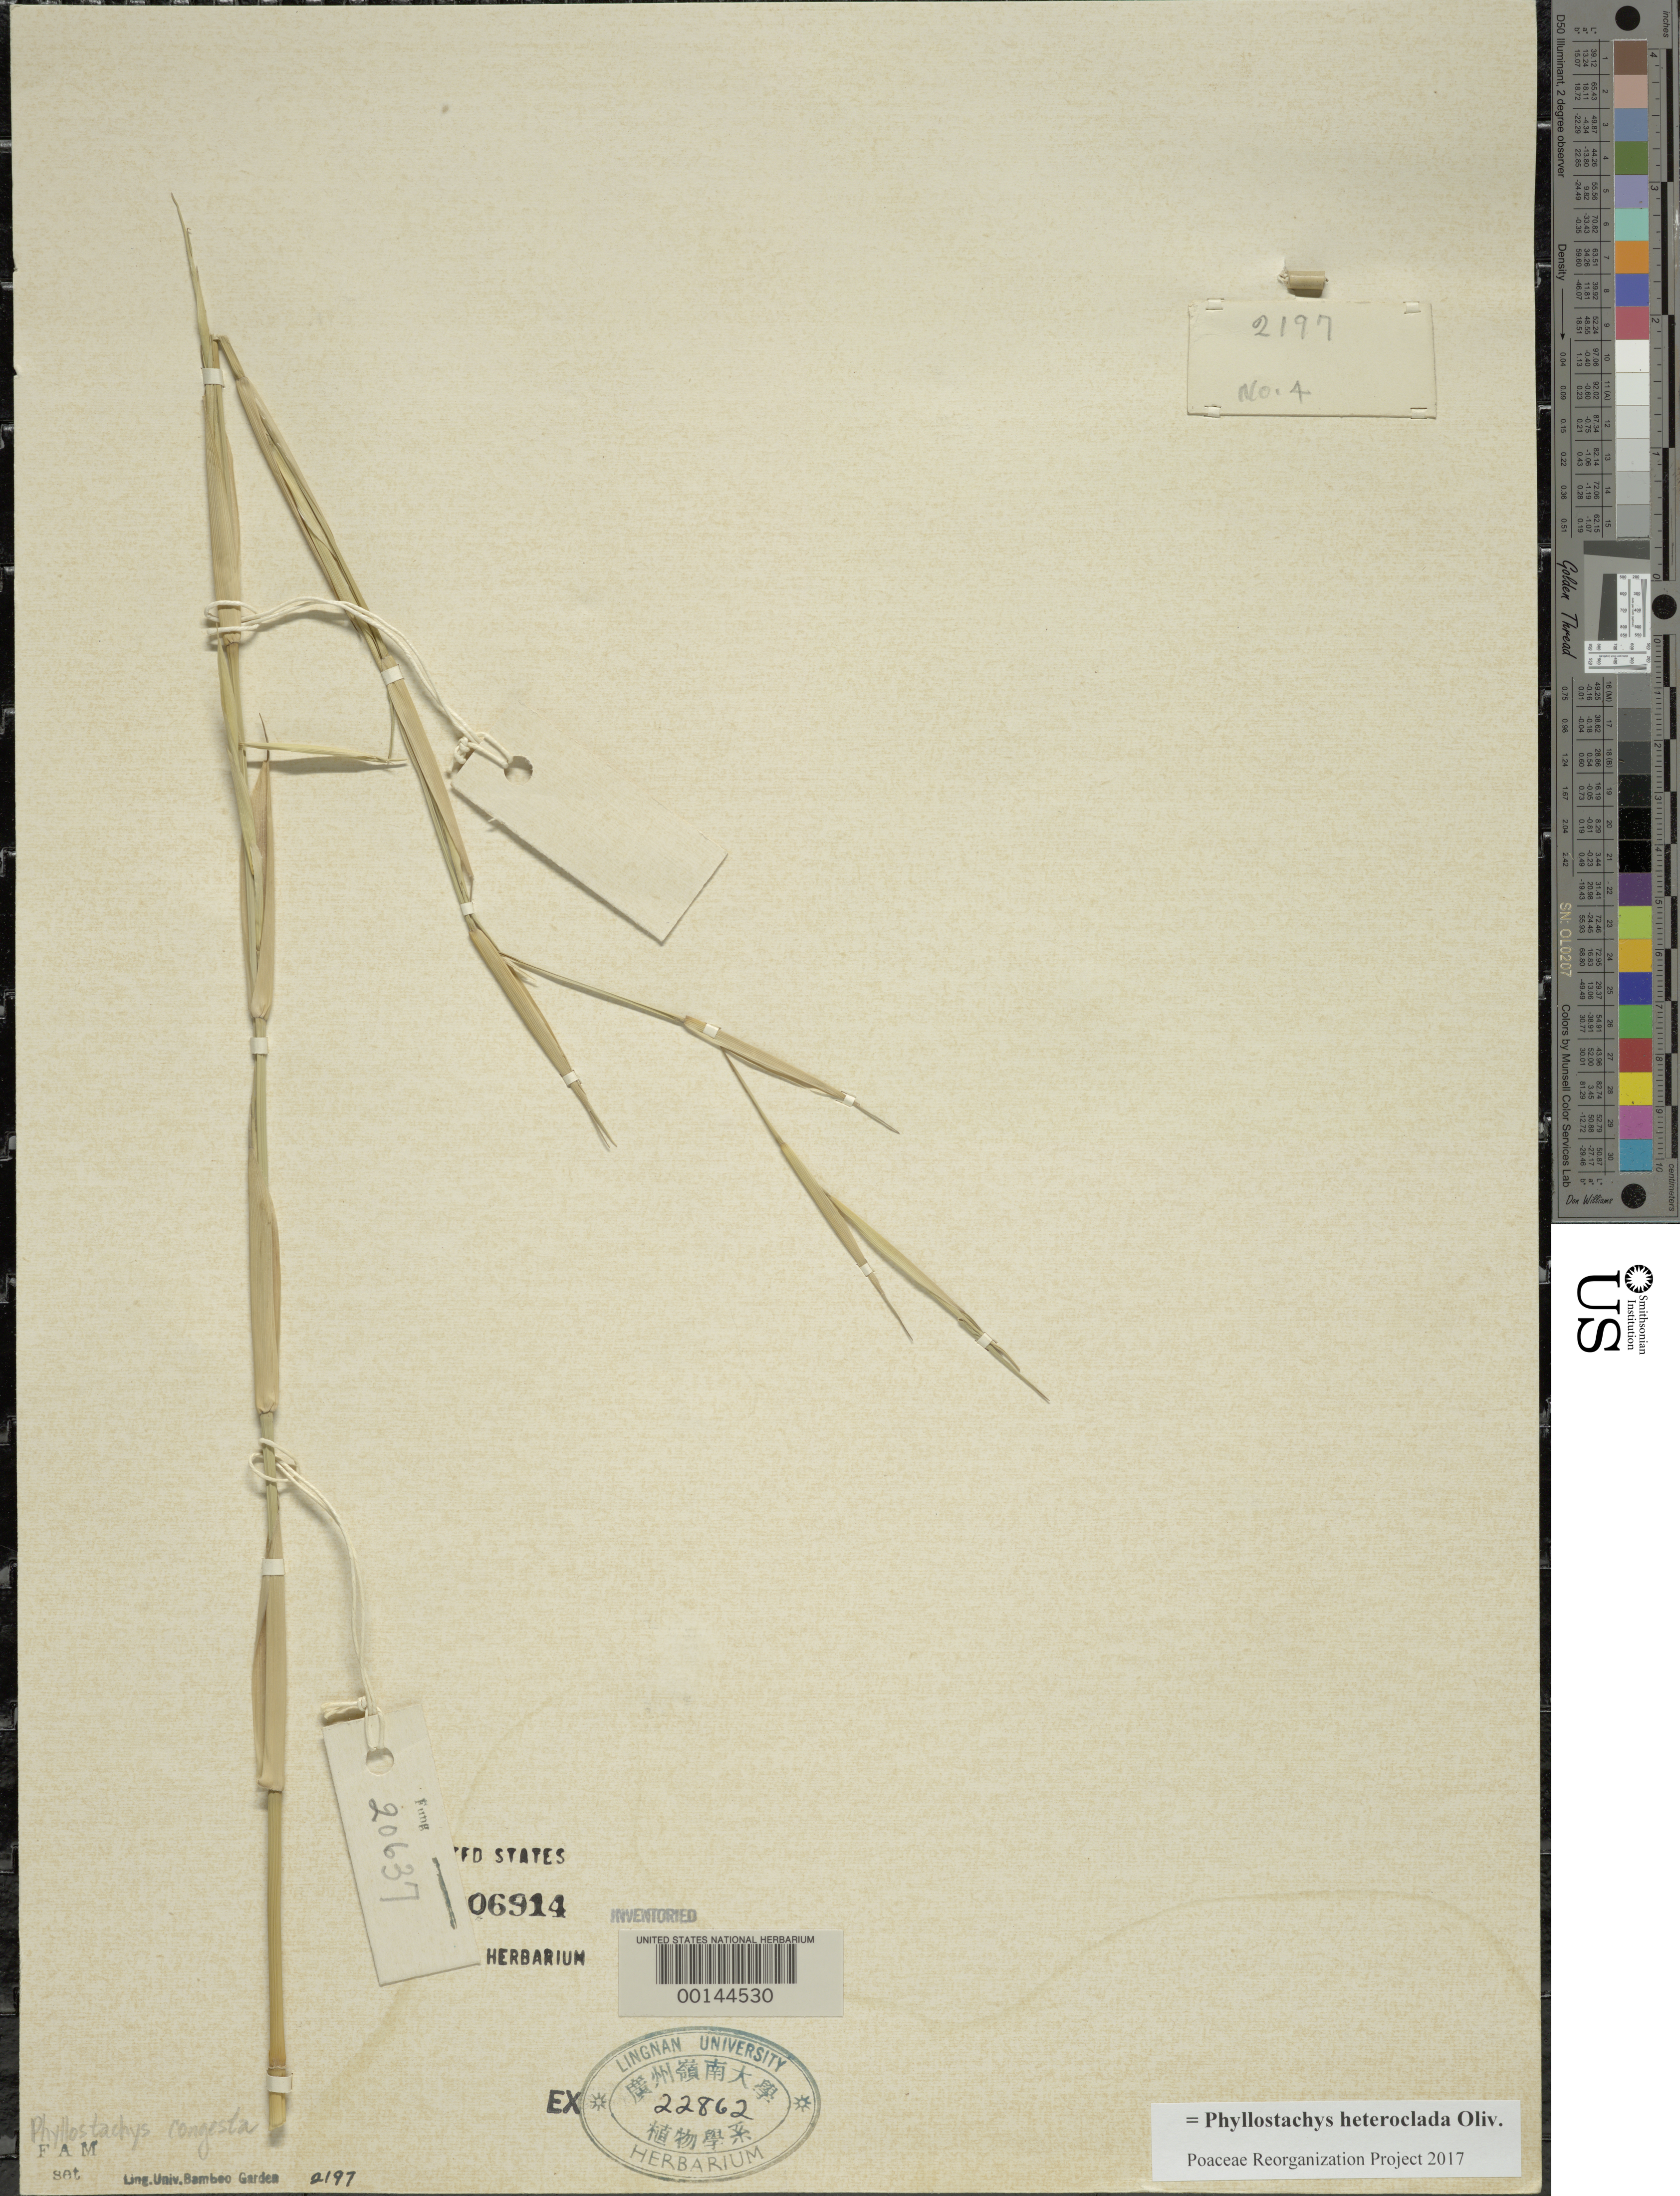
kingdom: Plantae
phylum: Tracheophyta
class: Liliopsida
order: Poales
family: Poaceae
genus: Phyllostachys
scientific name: Phyllostachys heteroclada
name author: Oliv.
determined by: Poaceae Reorganization Project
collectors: H. L. Fung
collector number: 20637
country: China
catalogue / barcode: US 2806914